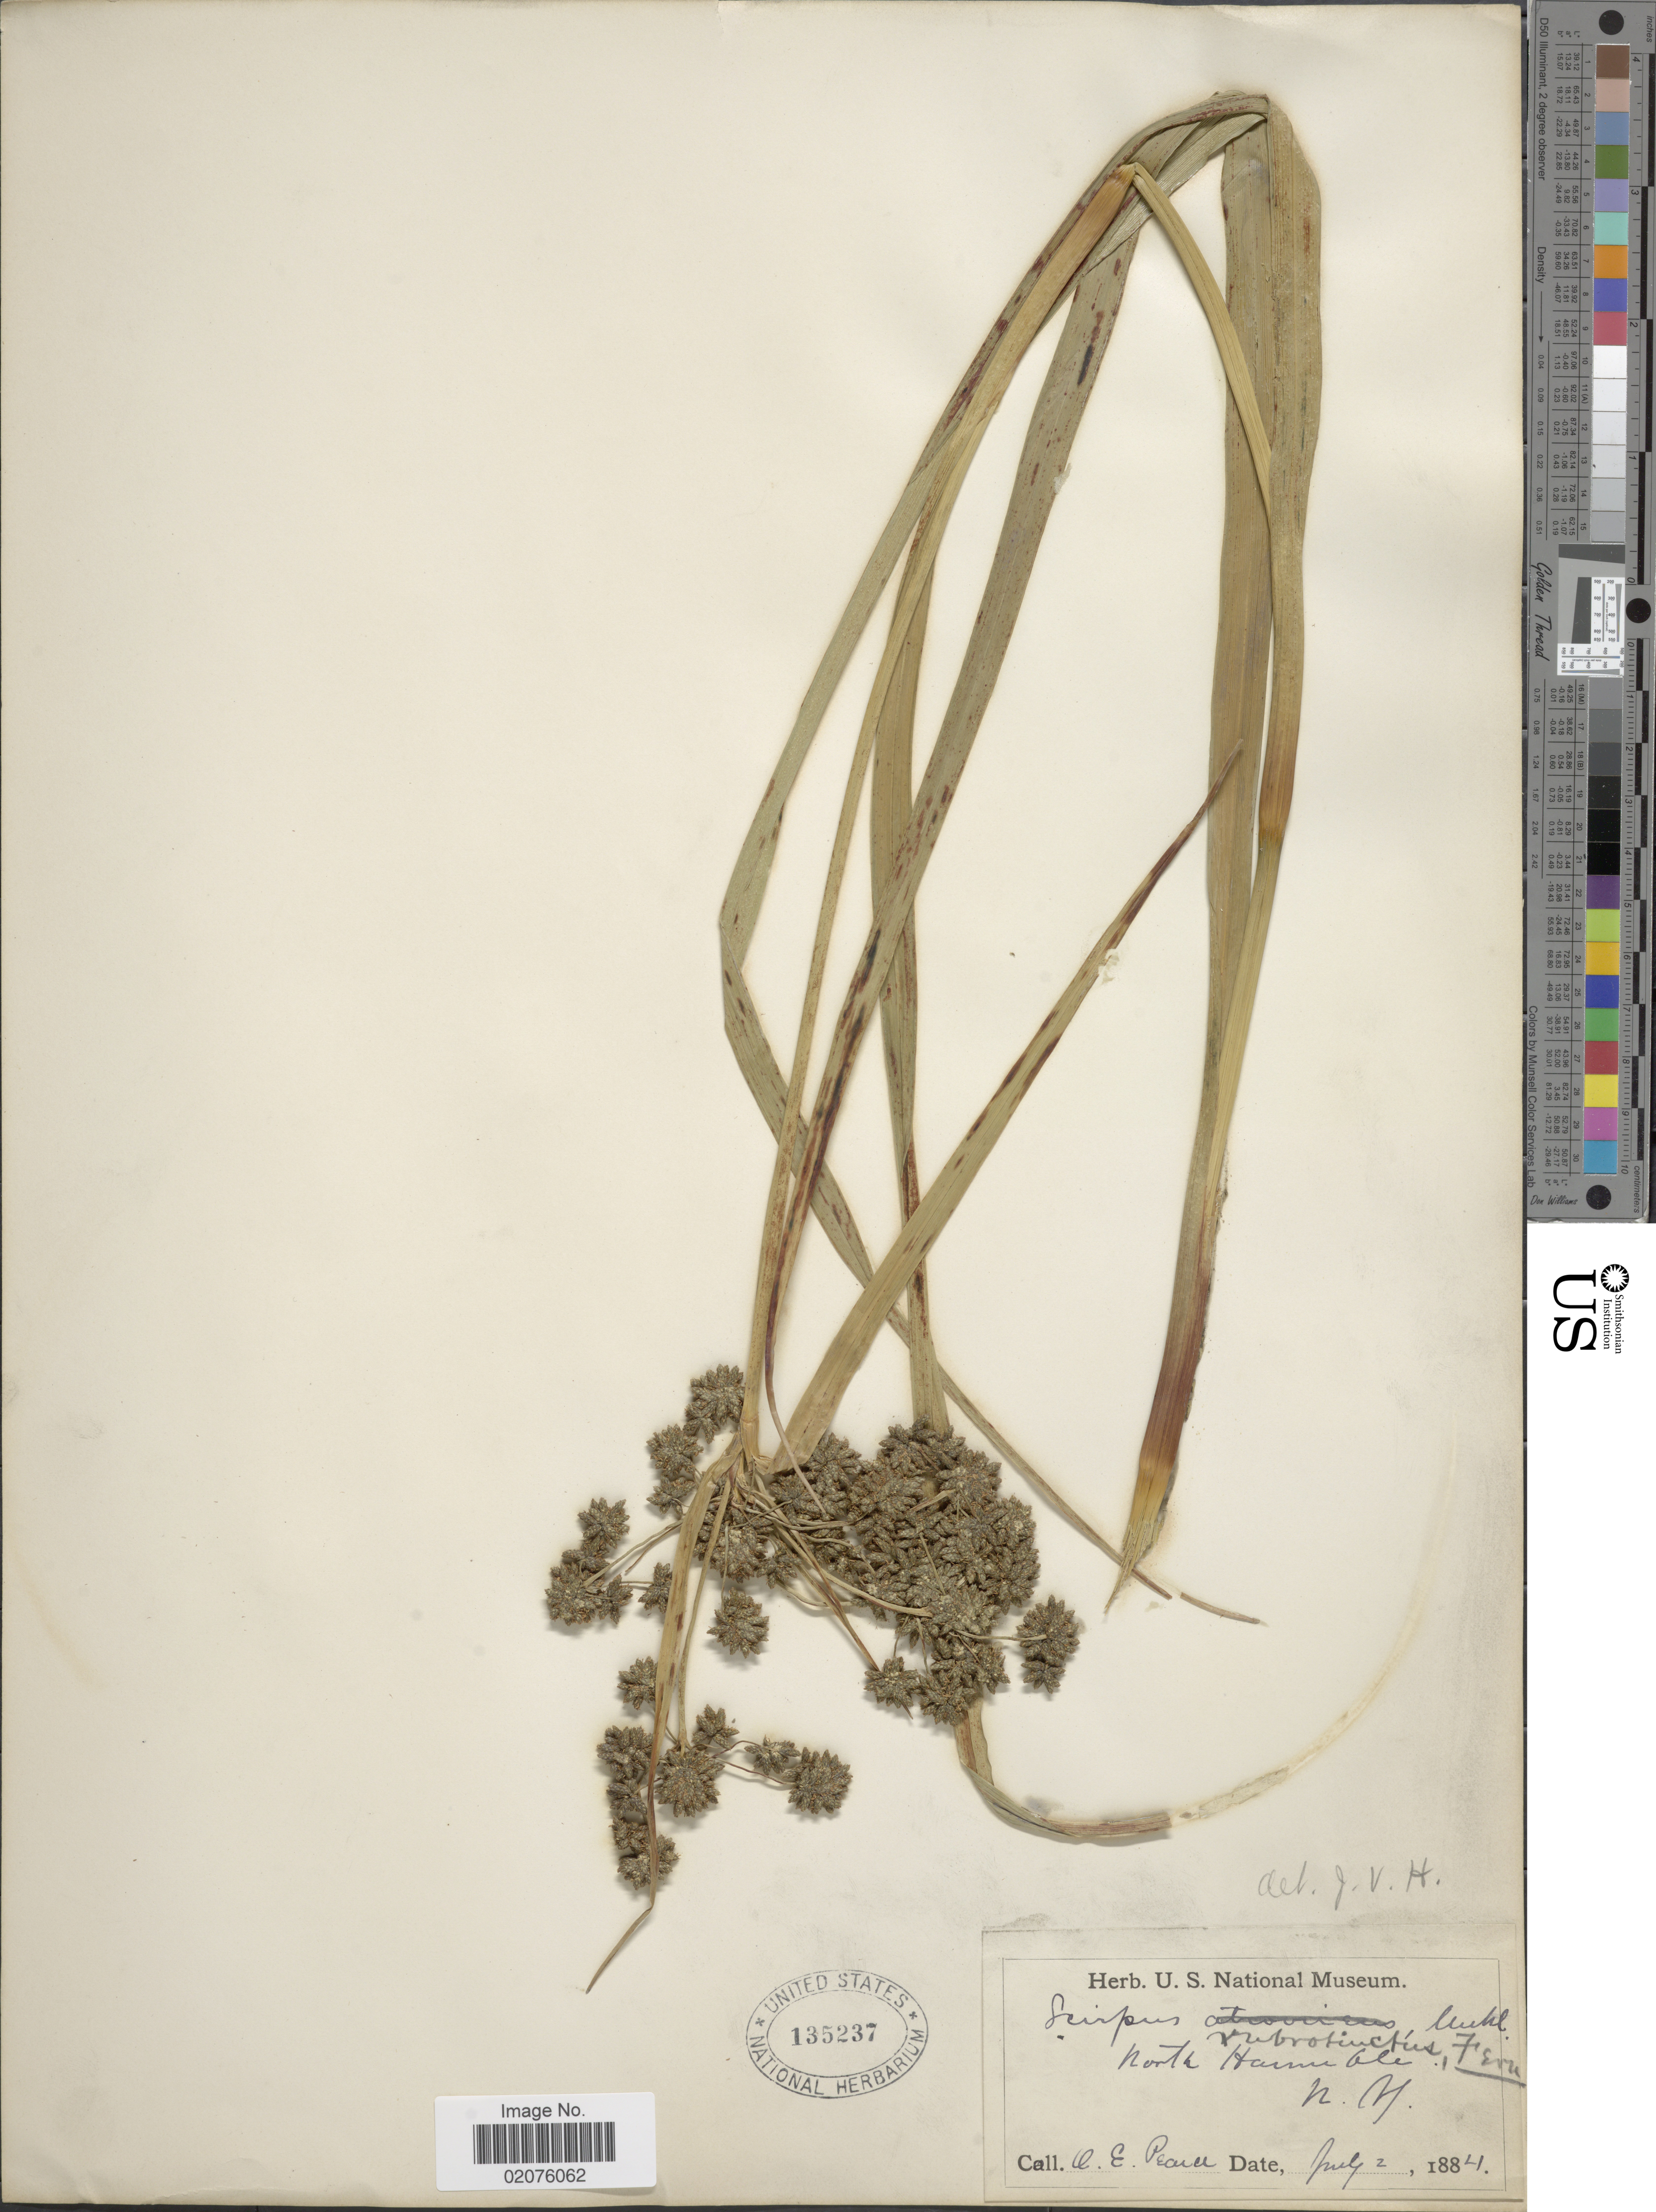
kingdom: Plantae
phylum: Tracheophyta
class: Liliopsida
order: Poales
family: Cyperaceae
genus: Scirpus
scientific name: Scirpus microcarpus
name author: J. Presl & C. Presl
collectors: O. E. Pearce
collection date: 1884-07-02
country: United States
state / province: New York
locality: North Hannibal [interpreted]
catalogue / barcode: US 135237